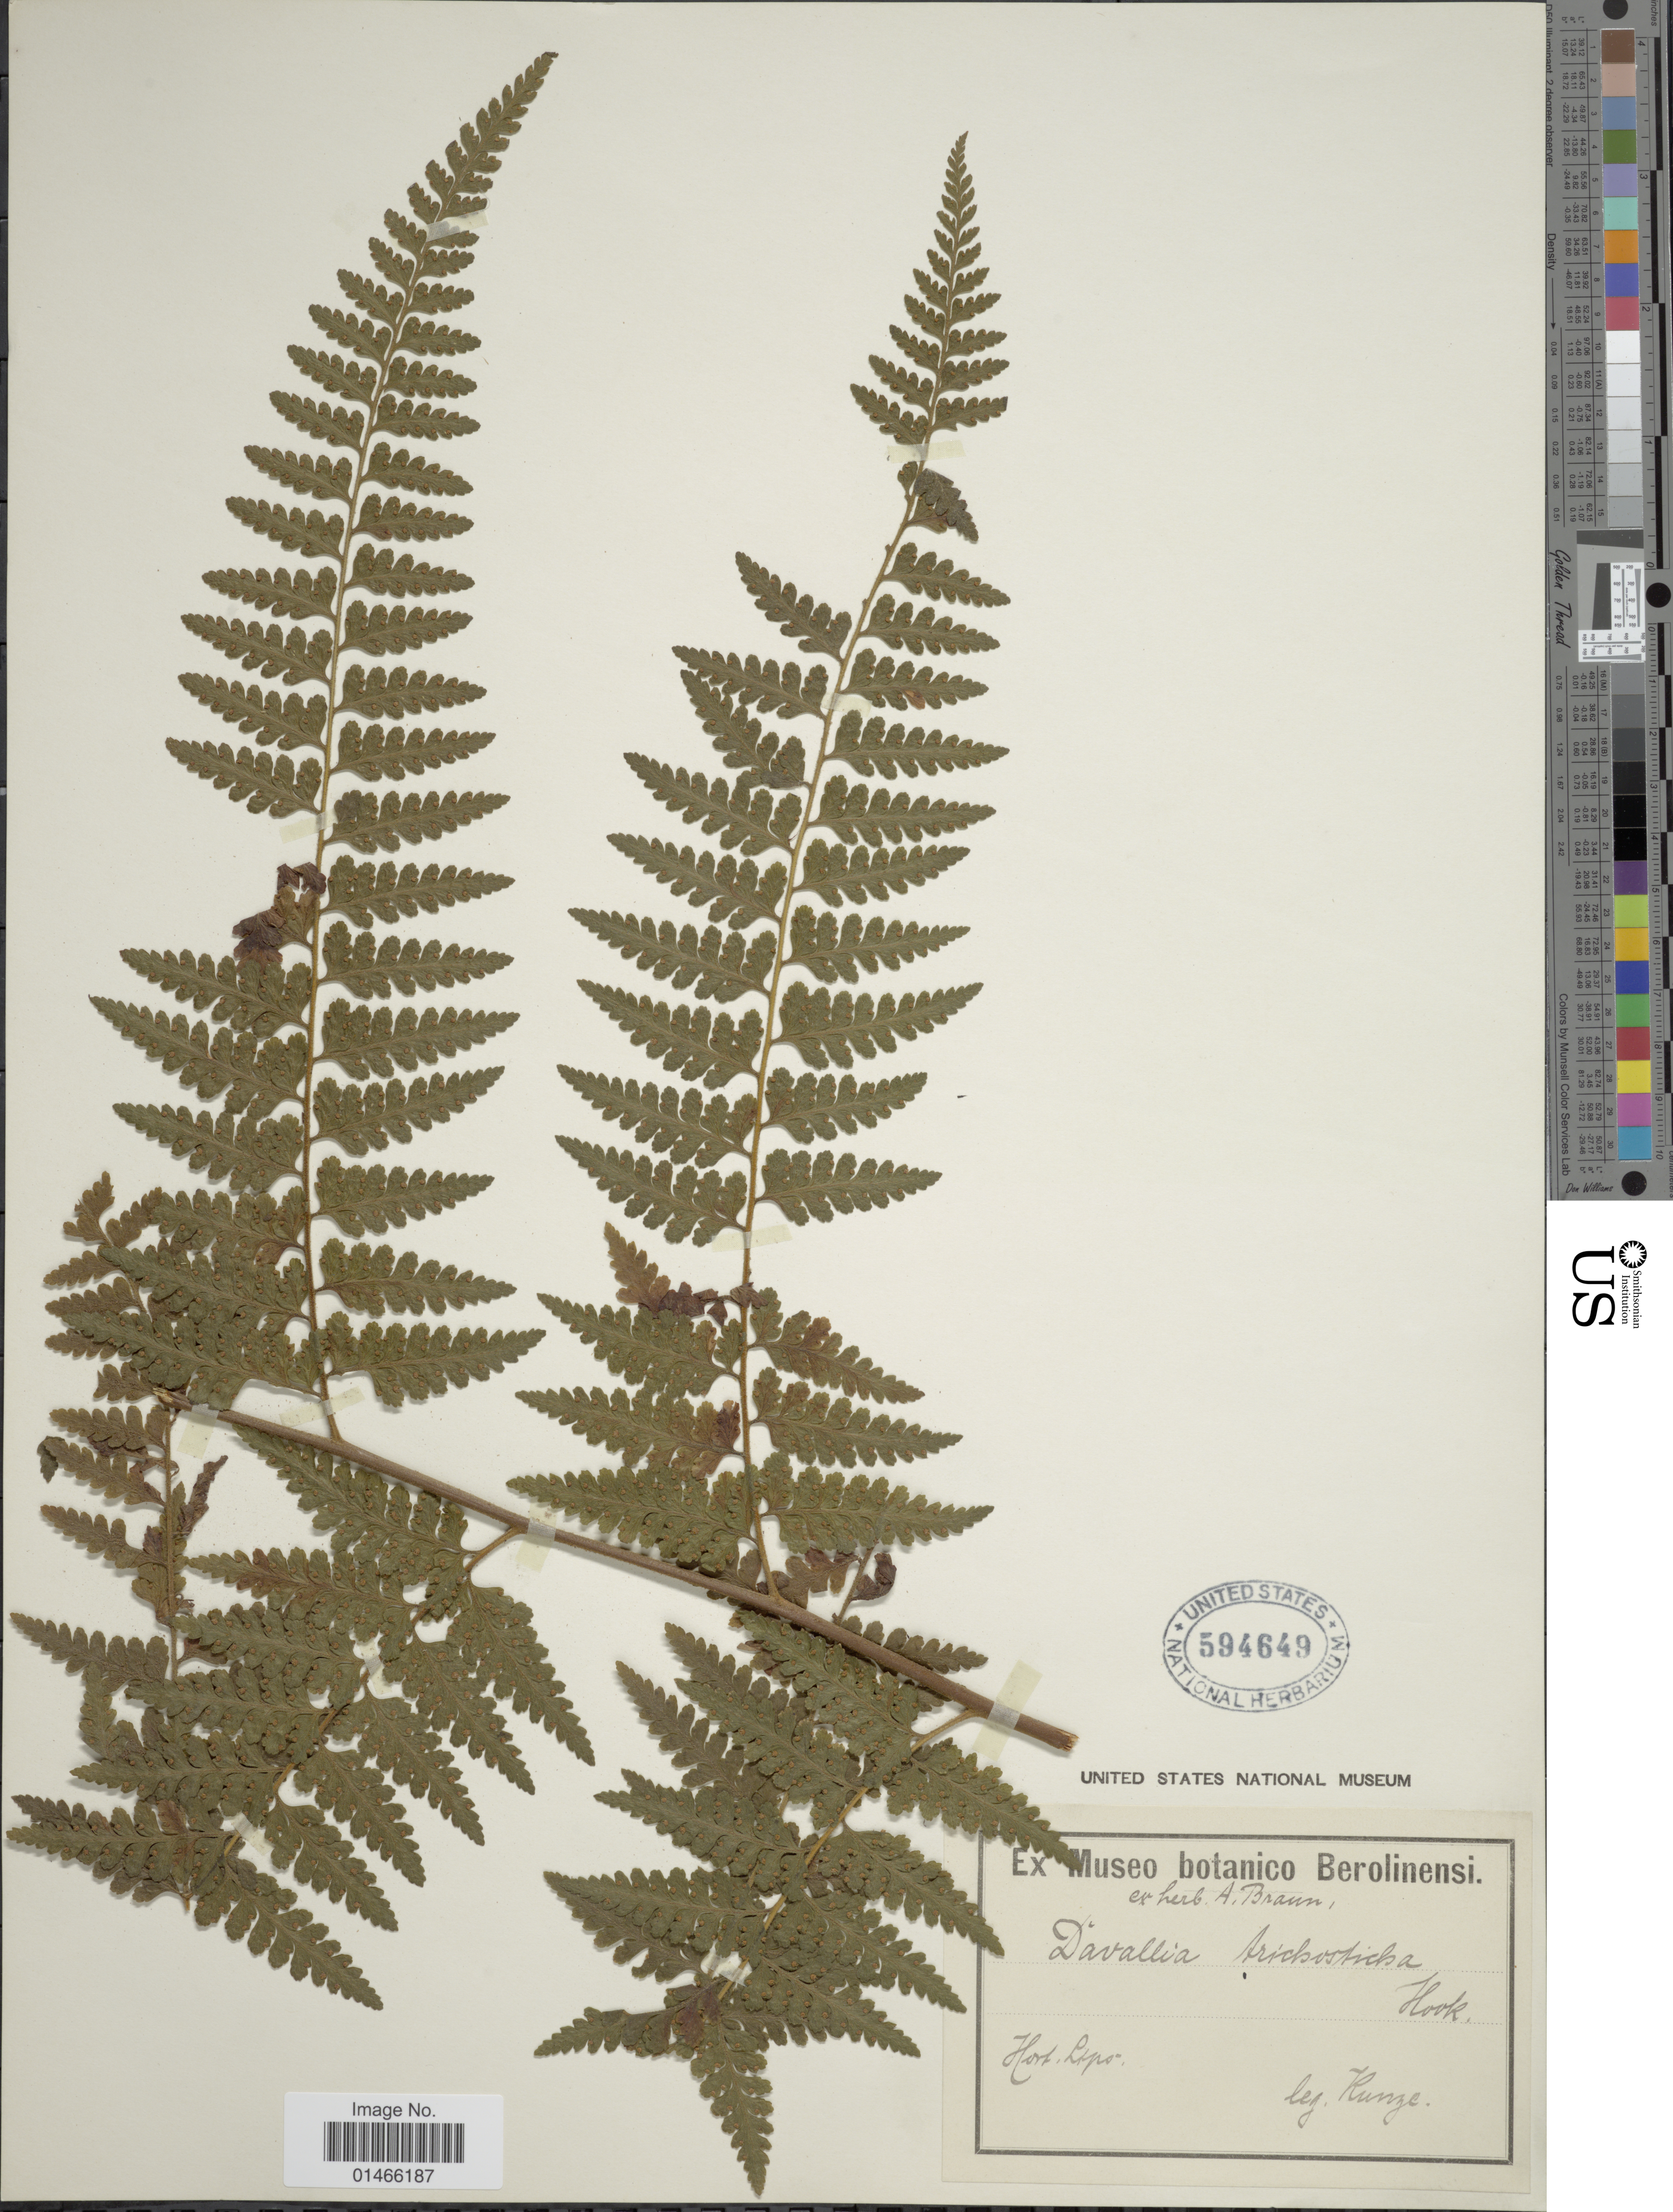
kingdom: Plantae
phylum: Tracheophyta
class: Polypodiopsida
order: Polypodiales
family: Dennstaedtiaceae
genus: Microlepia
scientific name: Microlepia trichosticha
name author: (Hook.) Small ex Fée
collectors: -- Kunze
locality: Hort. Lipo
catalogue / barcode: US 594649